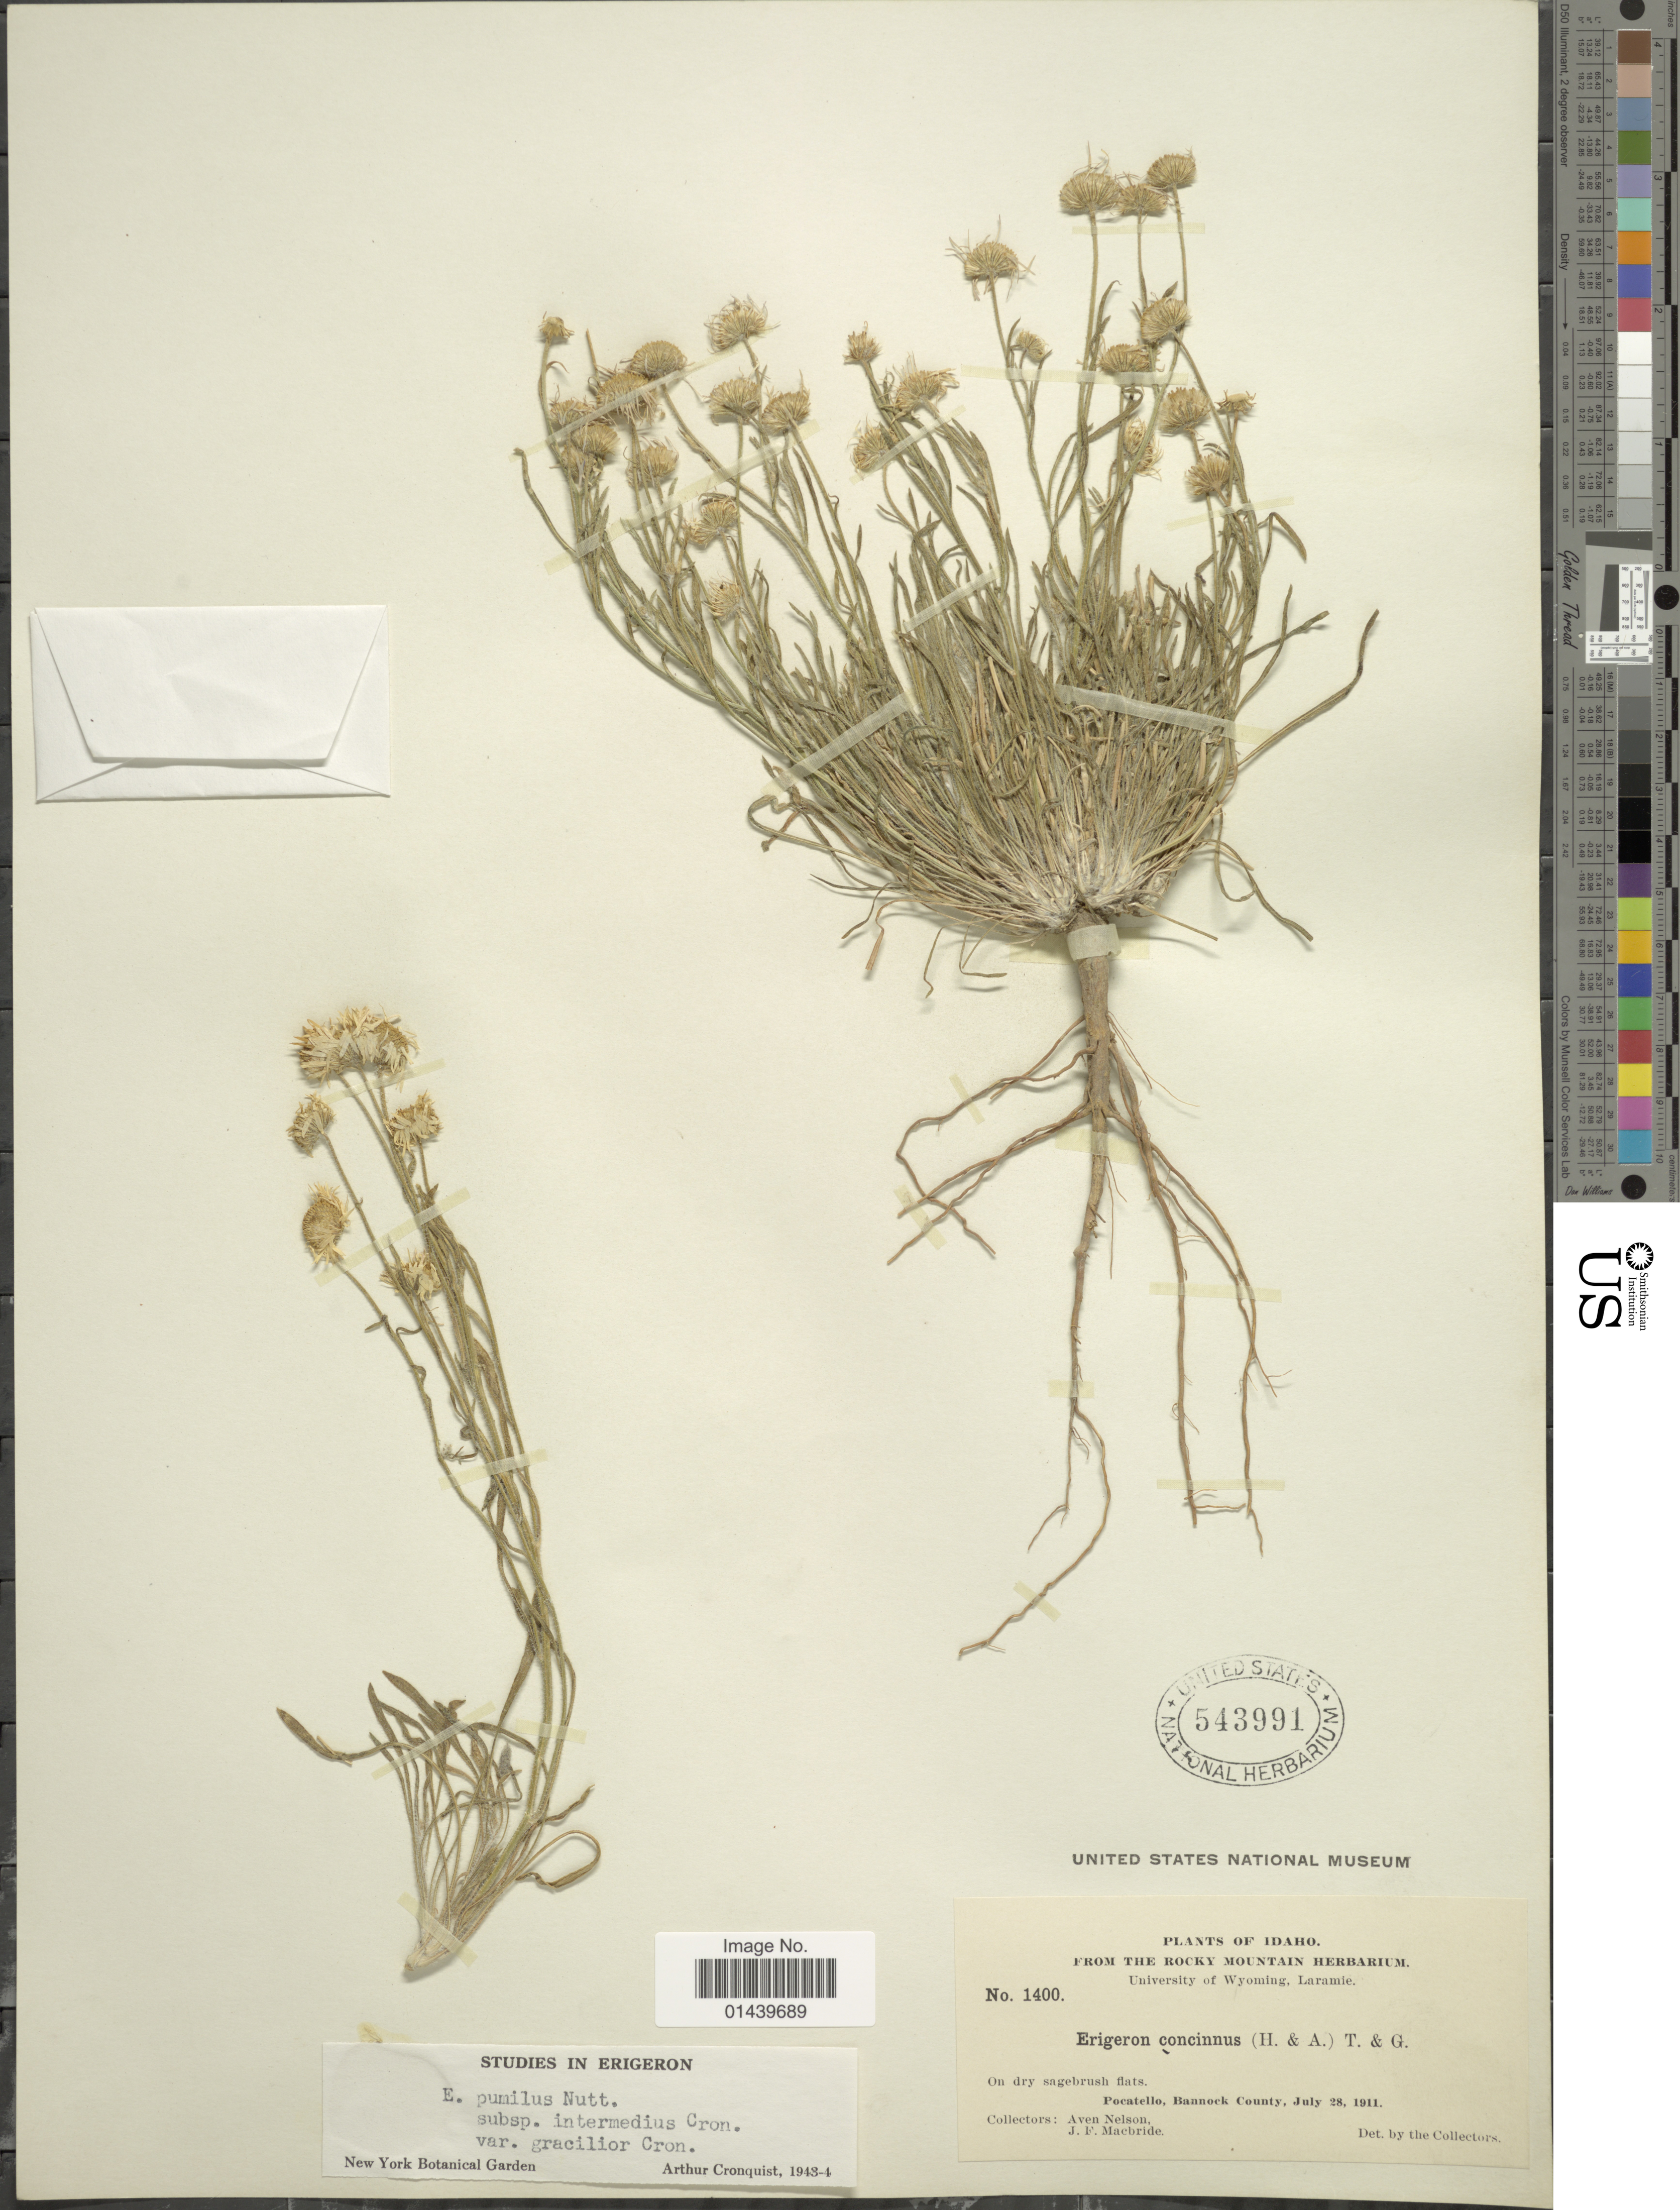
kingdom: Plantae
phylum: Tracheophyta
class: Magnoliopsida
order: Asterales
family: Asteraceae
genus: Erigeron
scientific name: Erigeron pumilus var. gracilior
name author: Cronq.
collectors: A. Nelson & J. F. Macbride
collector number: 1400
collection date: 1911-07-28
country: United States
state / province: Idaho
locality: On dry sagebrush flats. Pocatello, Bannock County.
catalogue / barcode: US 543991